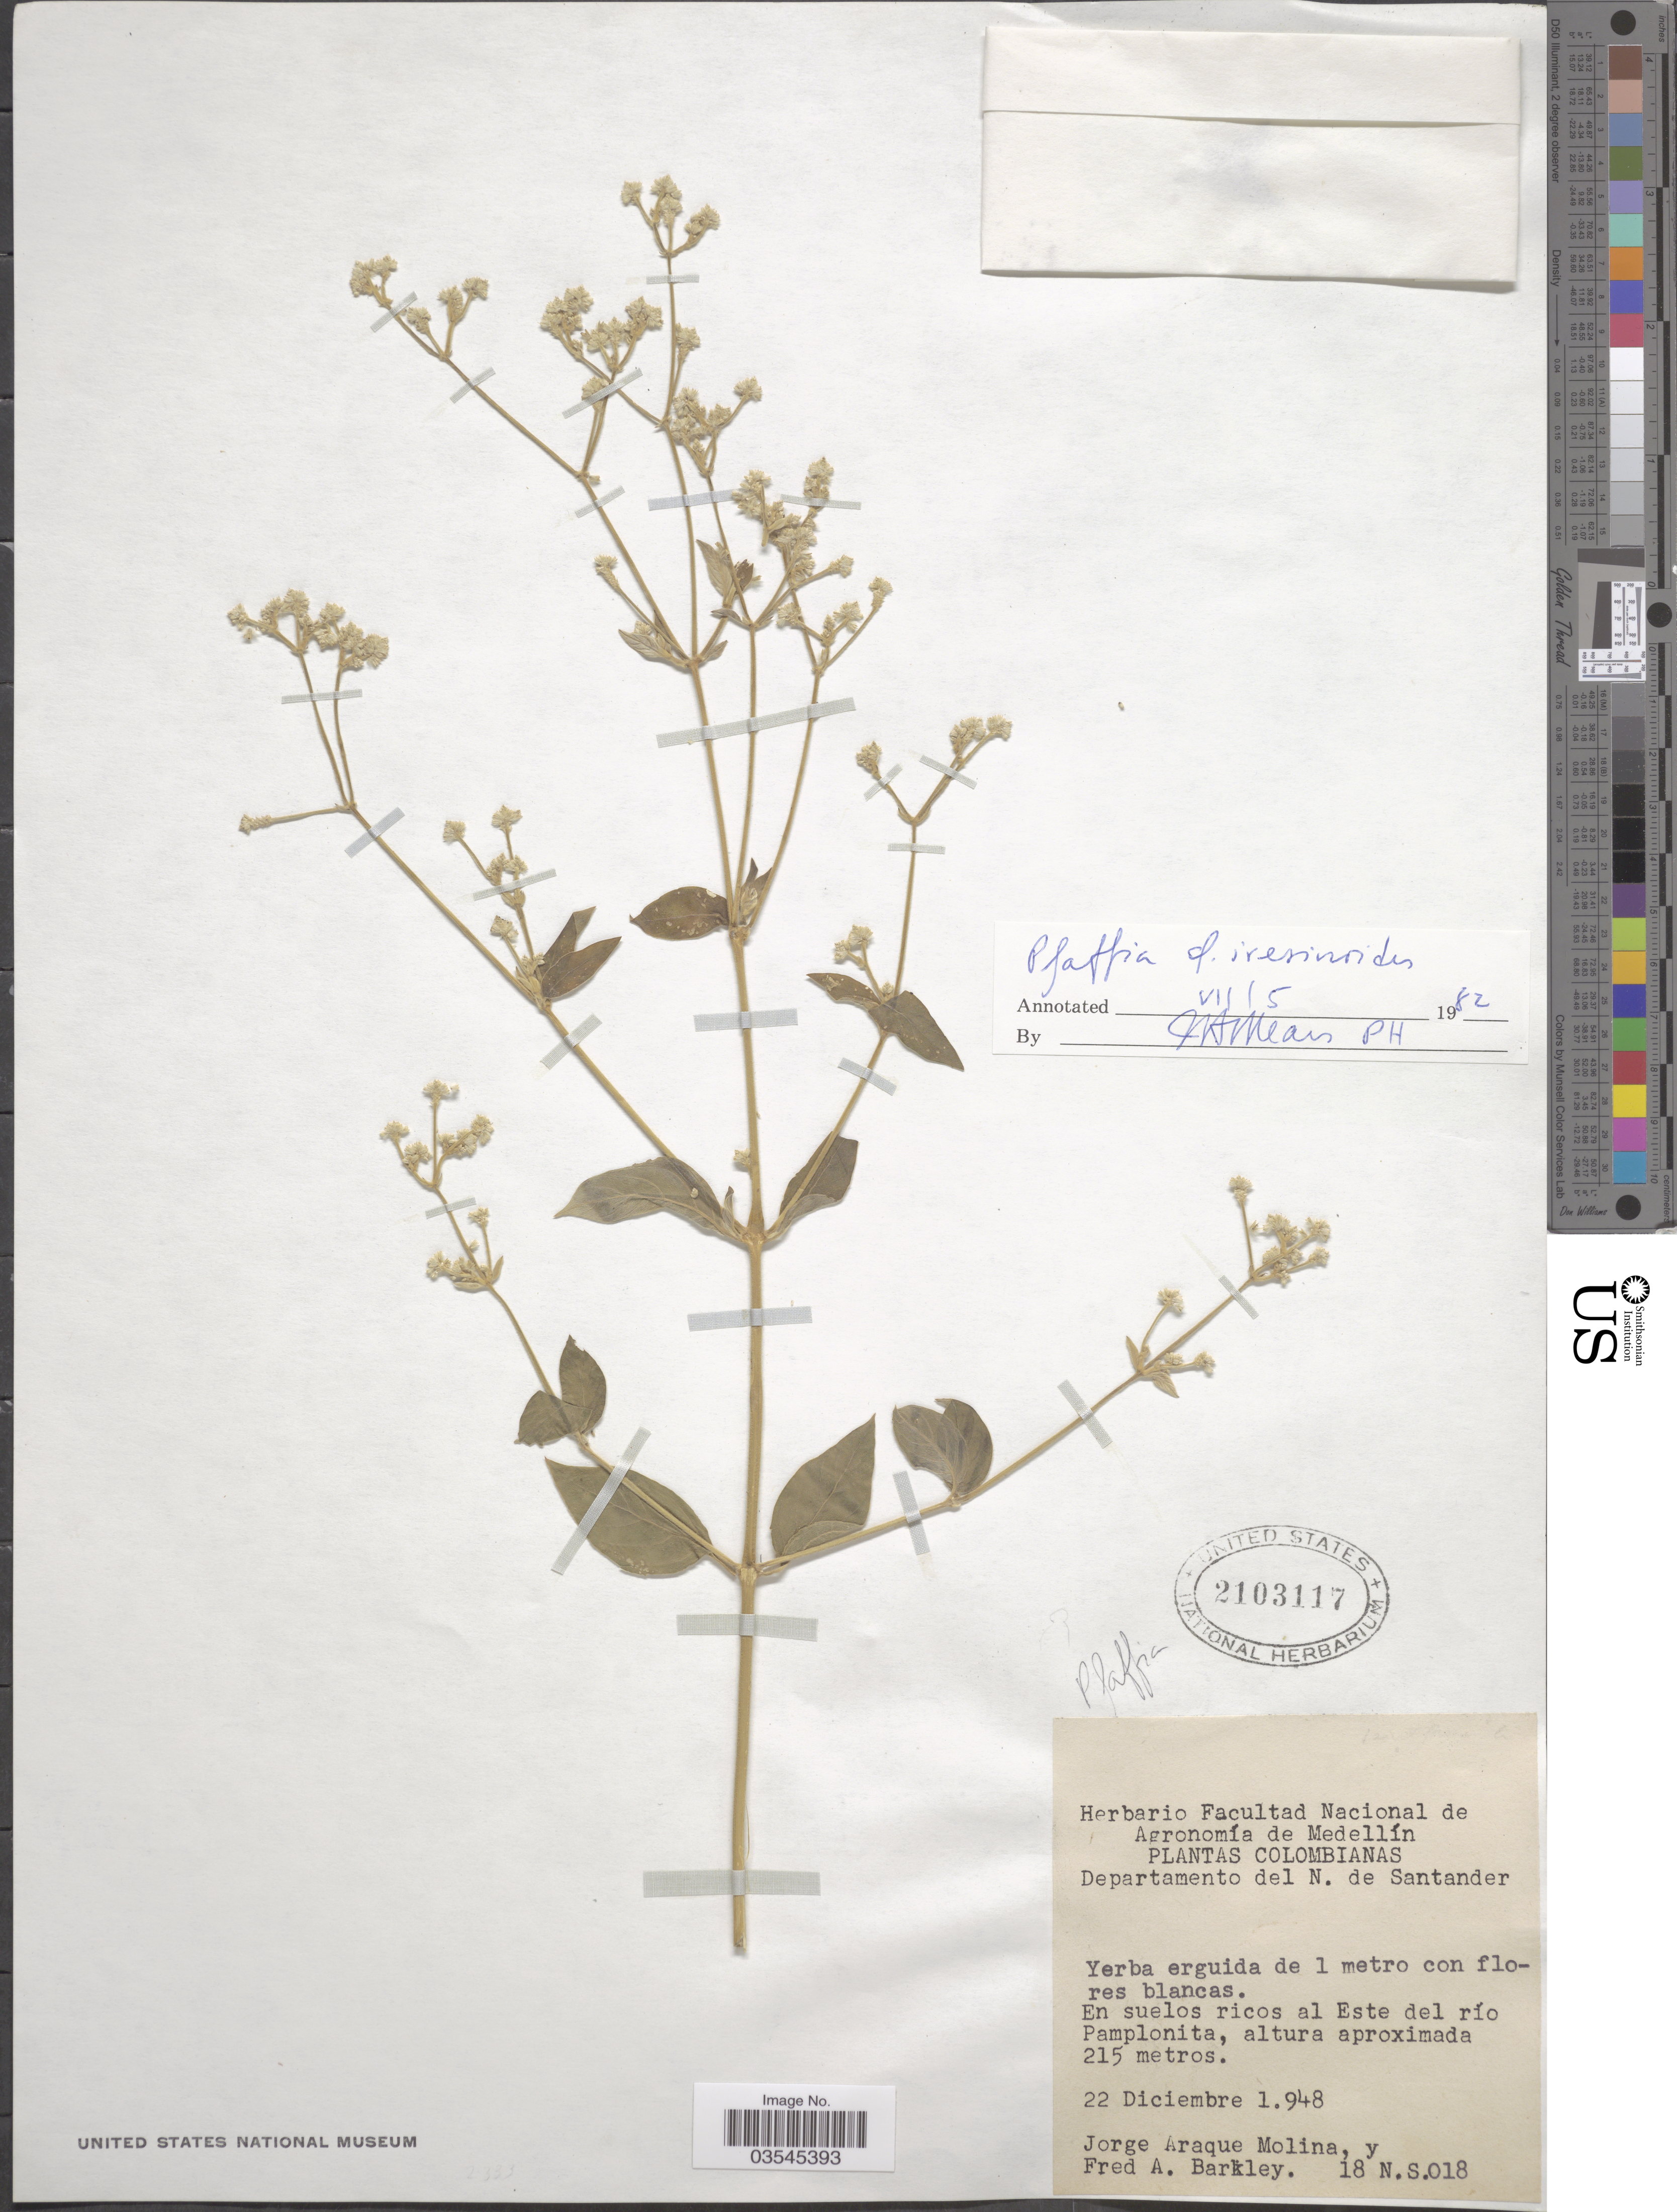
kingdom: Plantae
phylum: Tracheophyta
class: Magnoliopsida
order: Caryophyllales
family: Amaranthaceae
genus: Pfaffia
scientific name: Pfaffia iresinoides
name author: (Kunth) Spreng.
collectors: J. A. Molina & F. A. Barkley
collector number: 18NS018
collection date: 1948-12-22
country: Colombia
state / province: Norte de Santander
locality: Departamento del N. de Santander. Este del río Pamplonita.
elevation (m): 215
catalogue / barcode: US 2103117